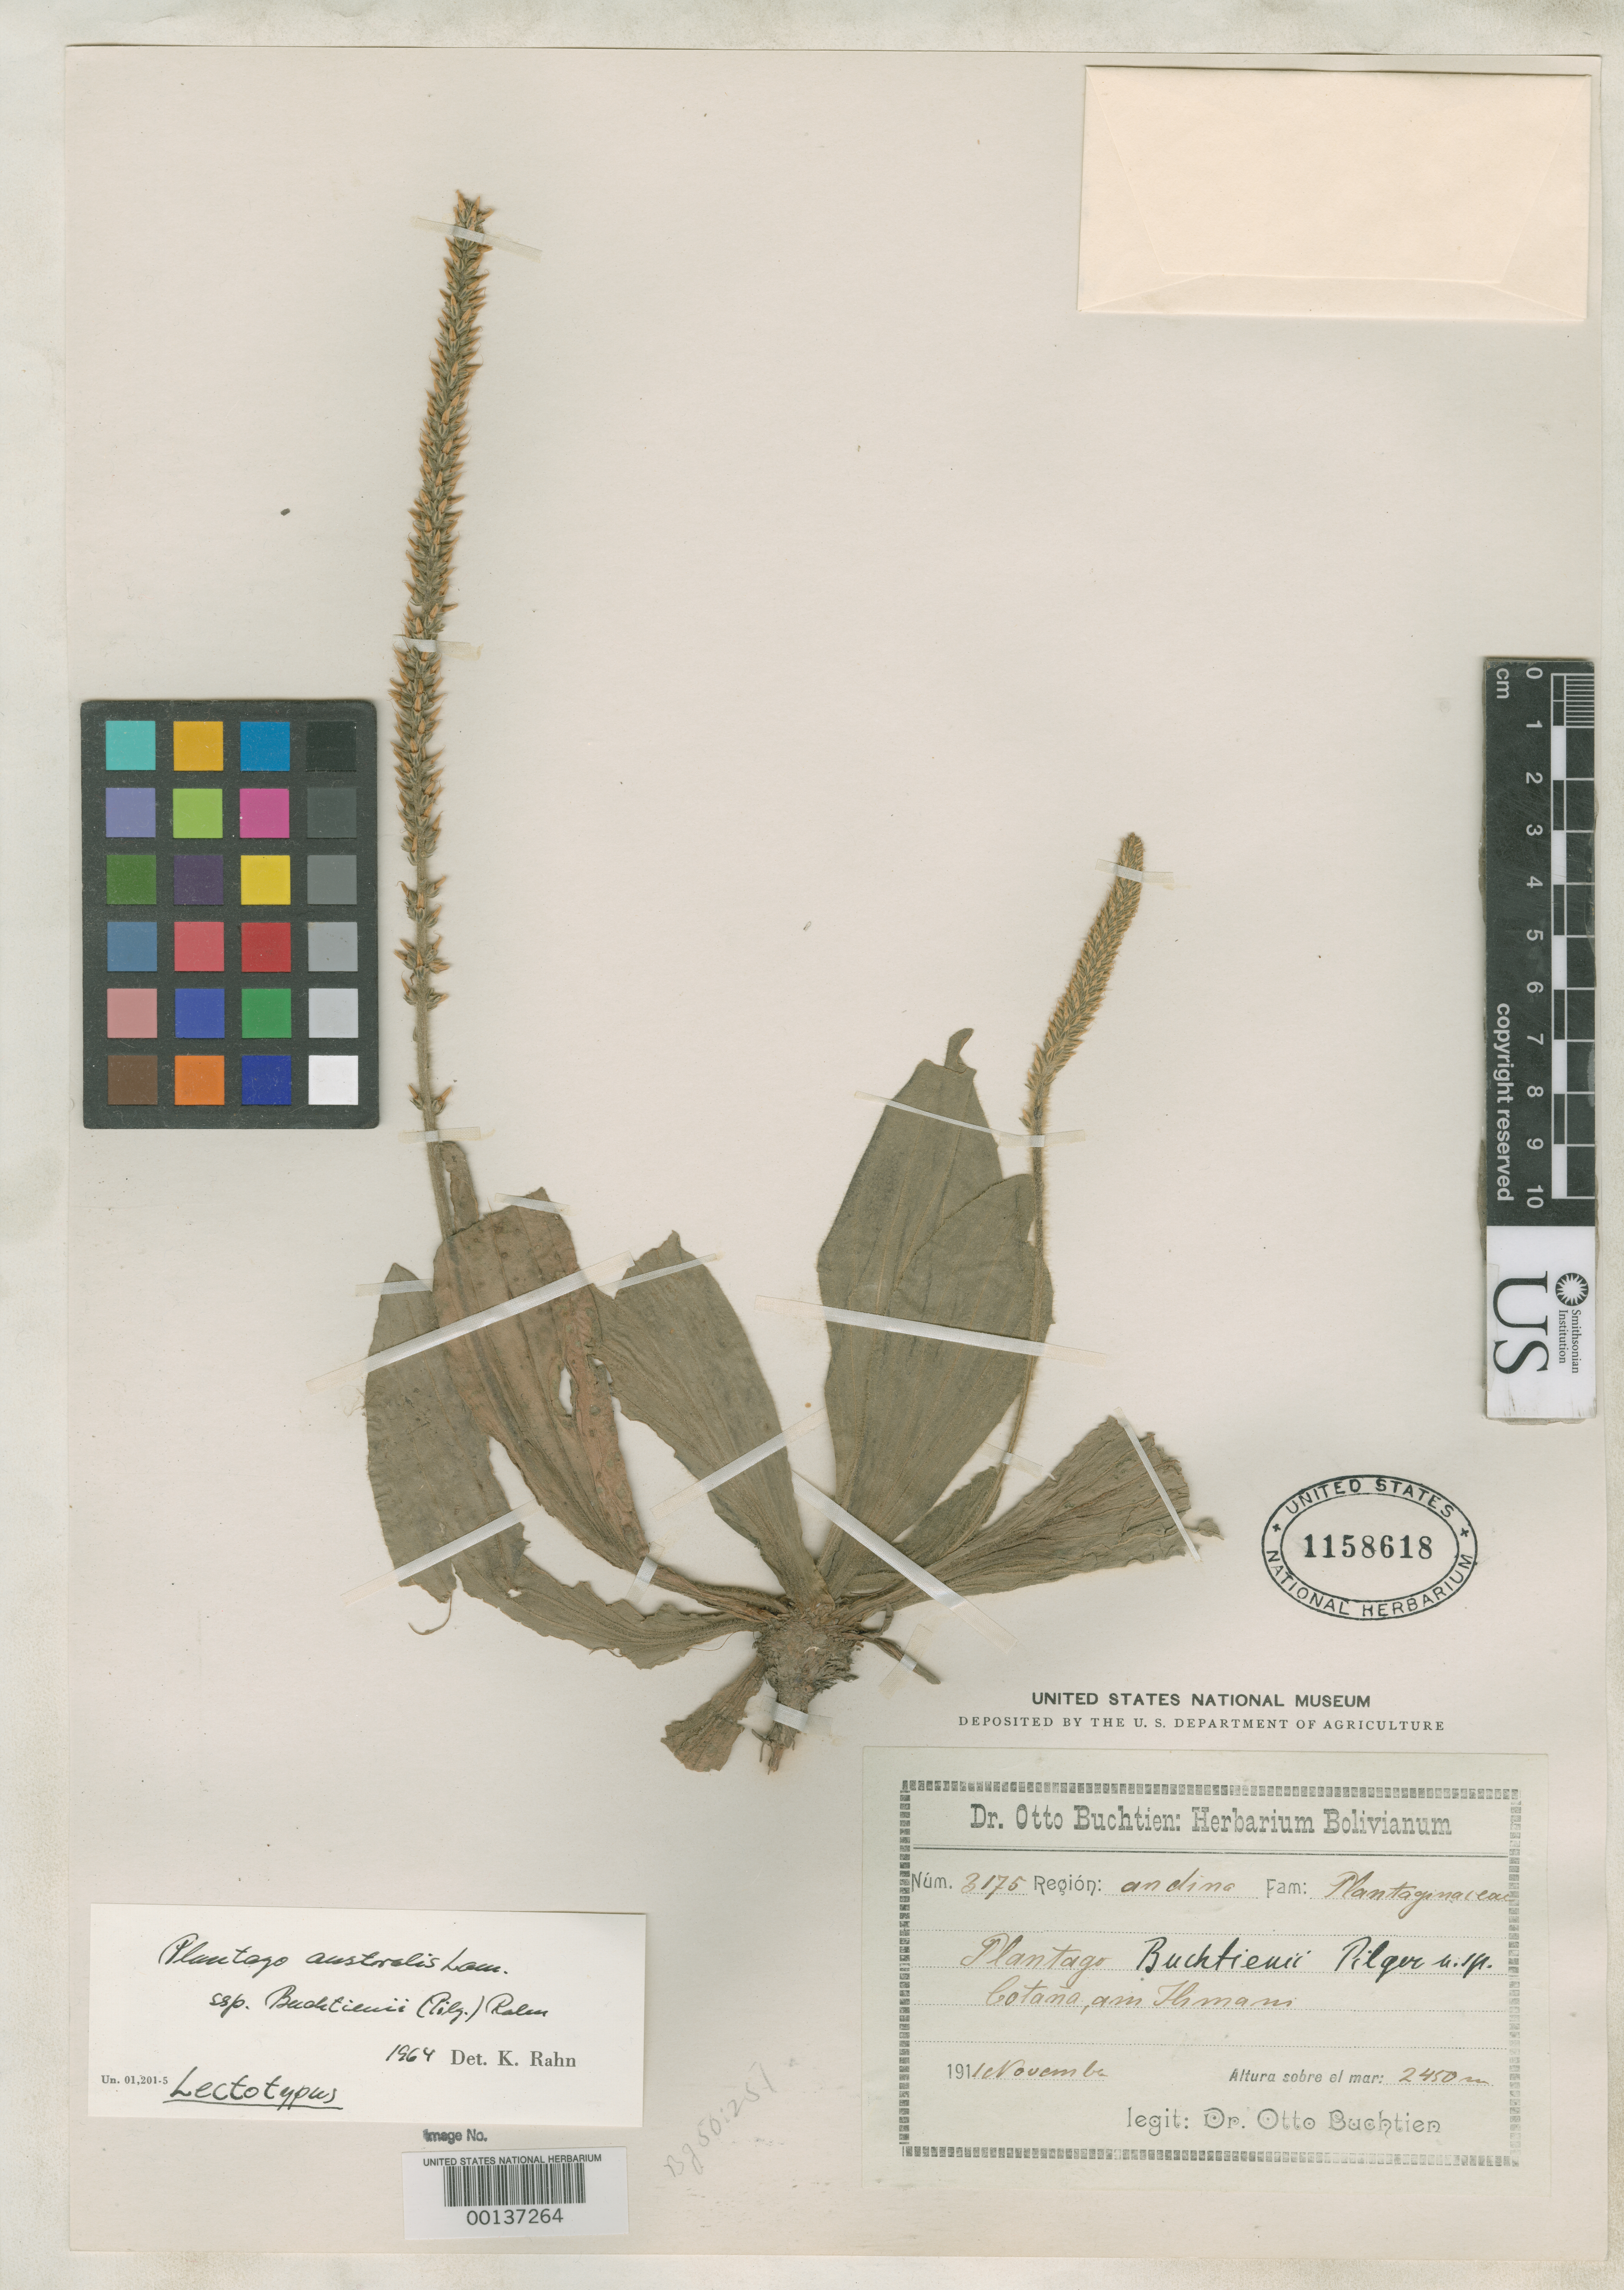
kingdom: Plantae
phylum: Tracheophyta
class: Magnoliopsida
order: Lamiales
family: Plantaginaceae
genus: Plantago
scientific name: Plantago buchtienii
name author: Pilg.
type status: Lectotype; Isosyntype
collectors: O. Buchtien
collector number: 3175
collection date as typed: Nov 1911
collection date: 1911-11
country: Bolivia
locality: Cotana am Ilimani.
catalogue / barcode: US 1158618